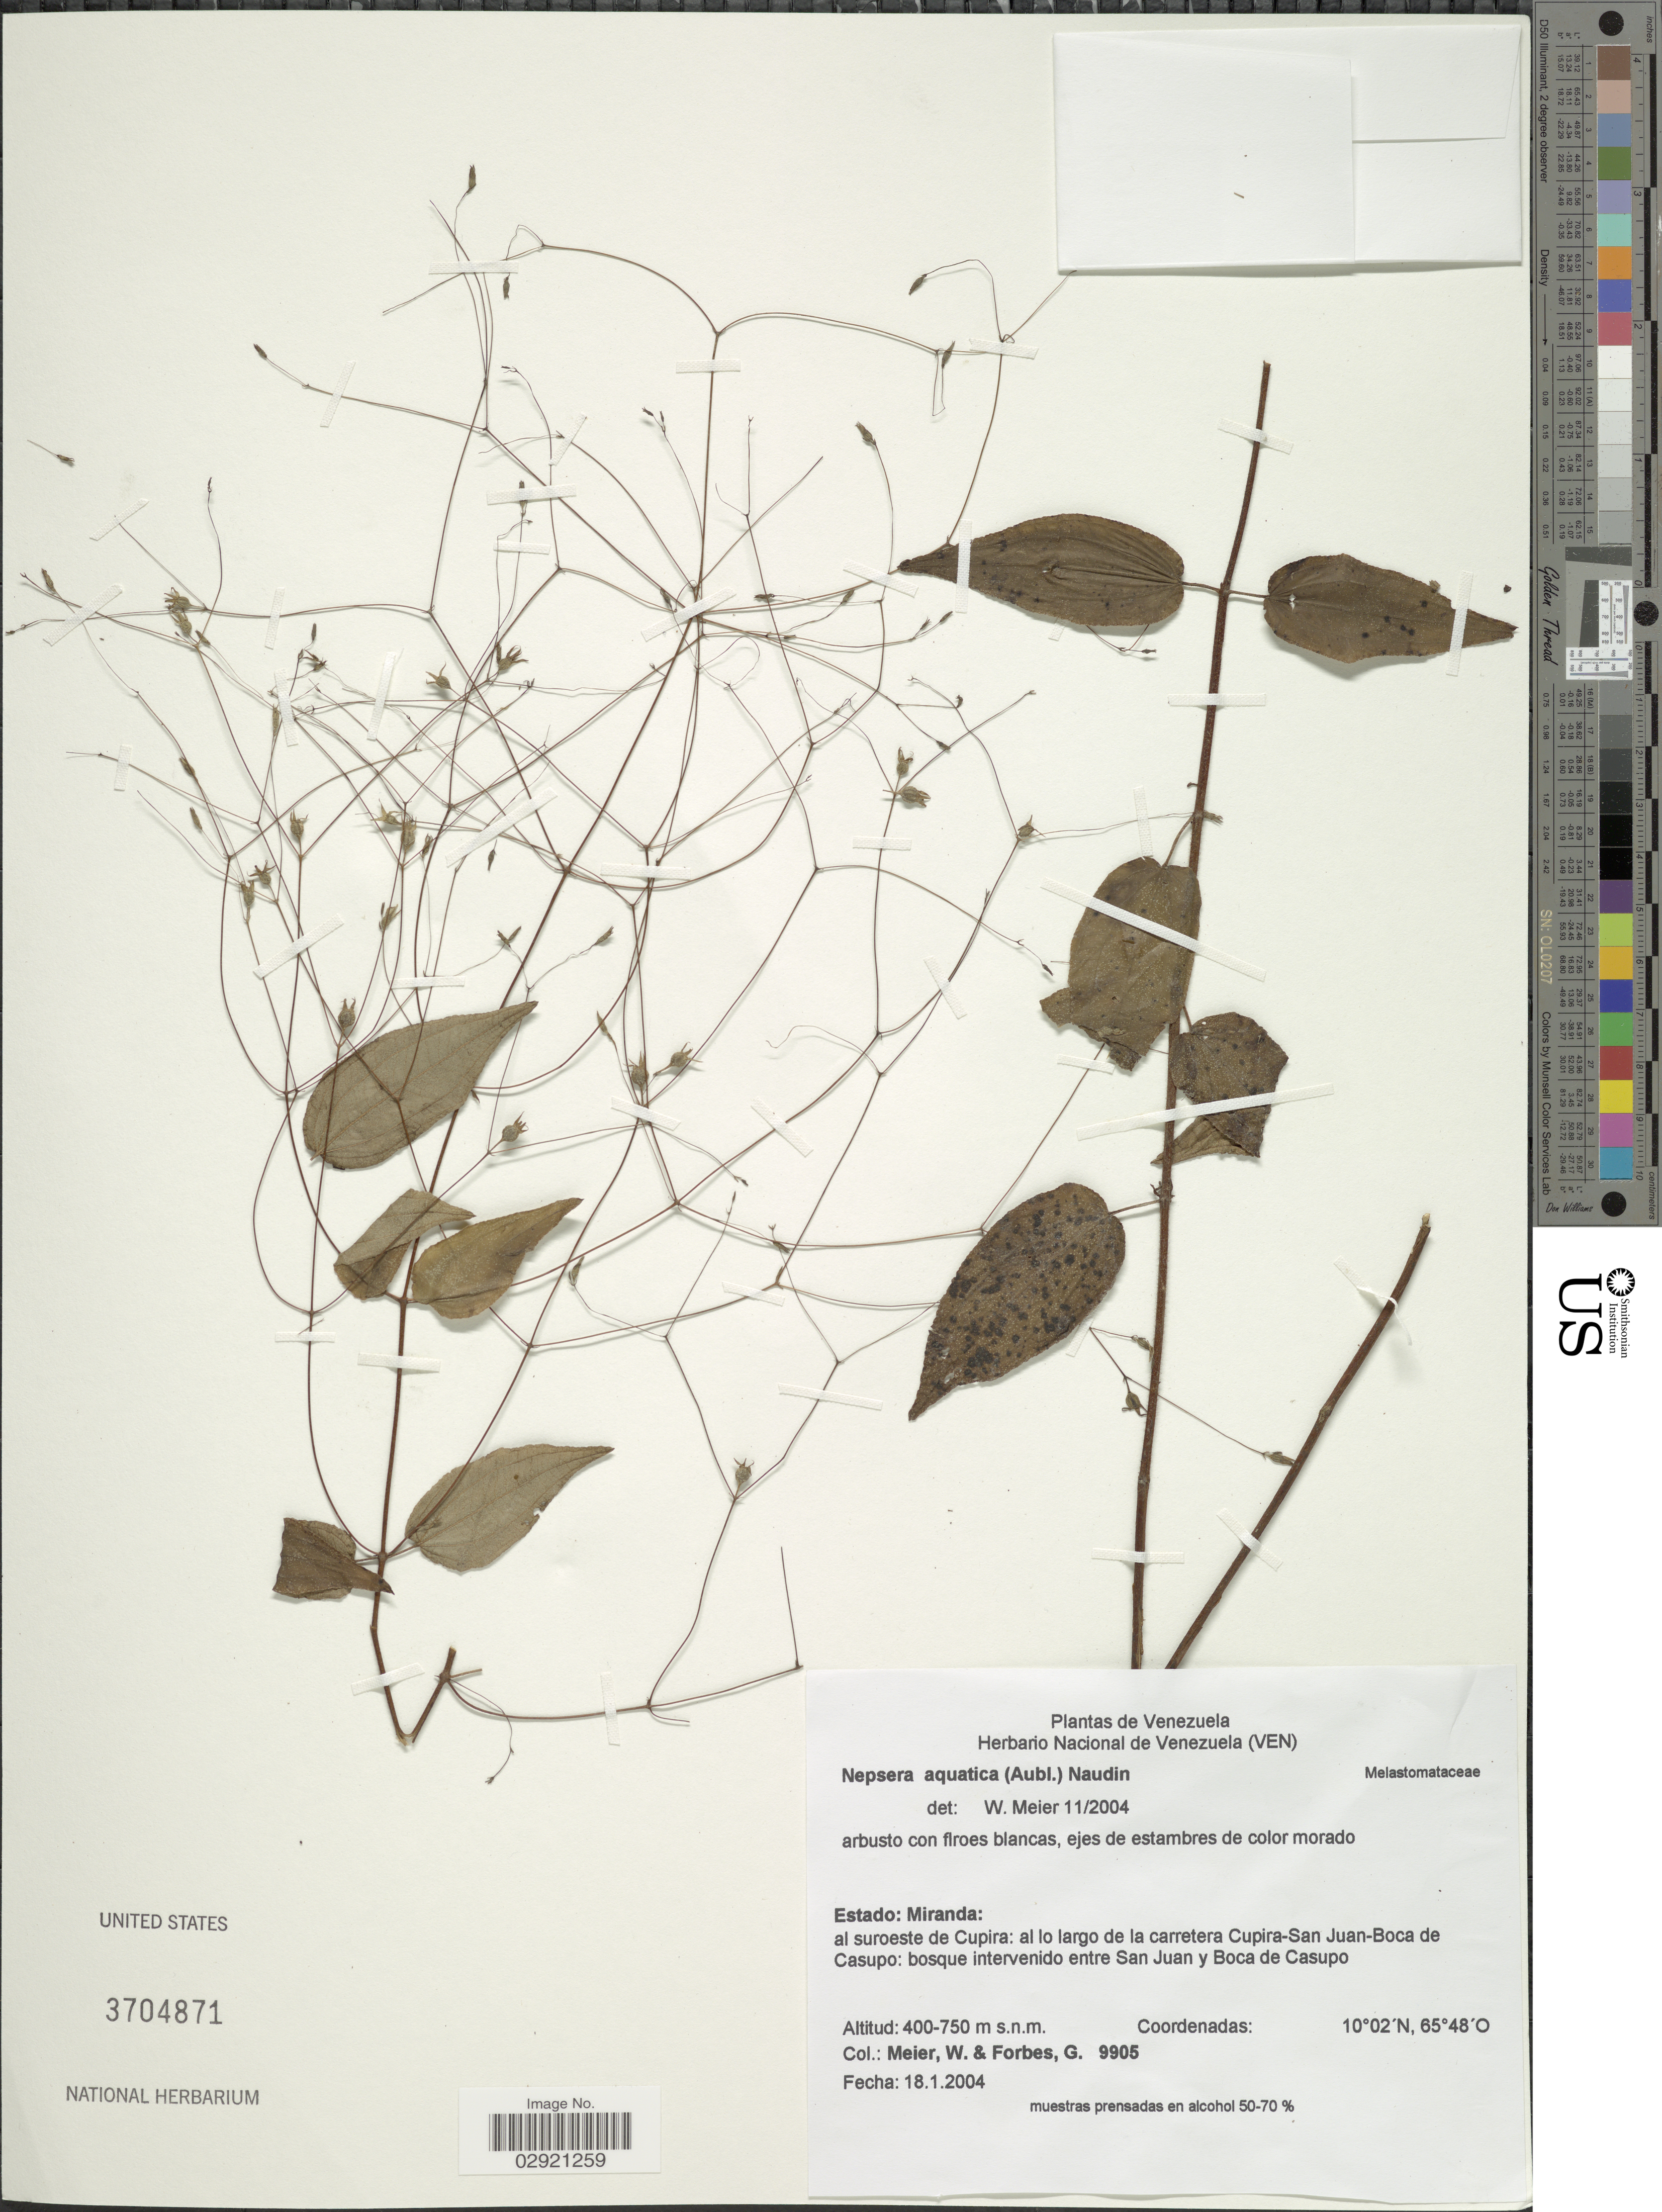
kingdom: Plantae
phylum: Tracheophyta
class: Magnoliopsida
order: Myrtales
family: Melastomataceae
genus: Nepsera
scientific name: Nepsera aquatica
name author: (Aubl.) Naudin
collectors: W. Meier & G. Forbes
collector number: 9905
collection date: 2004-01-18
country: Venezuela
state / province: Miranda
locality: Al suroeste de Cupira: al largo de la carretera Cupira-San Juan-Boca de Casupo: bosque intervenido entre San Juan y Boca de Casupo.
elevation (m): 400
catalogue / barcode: US 3704871